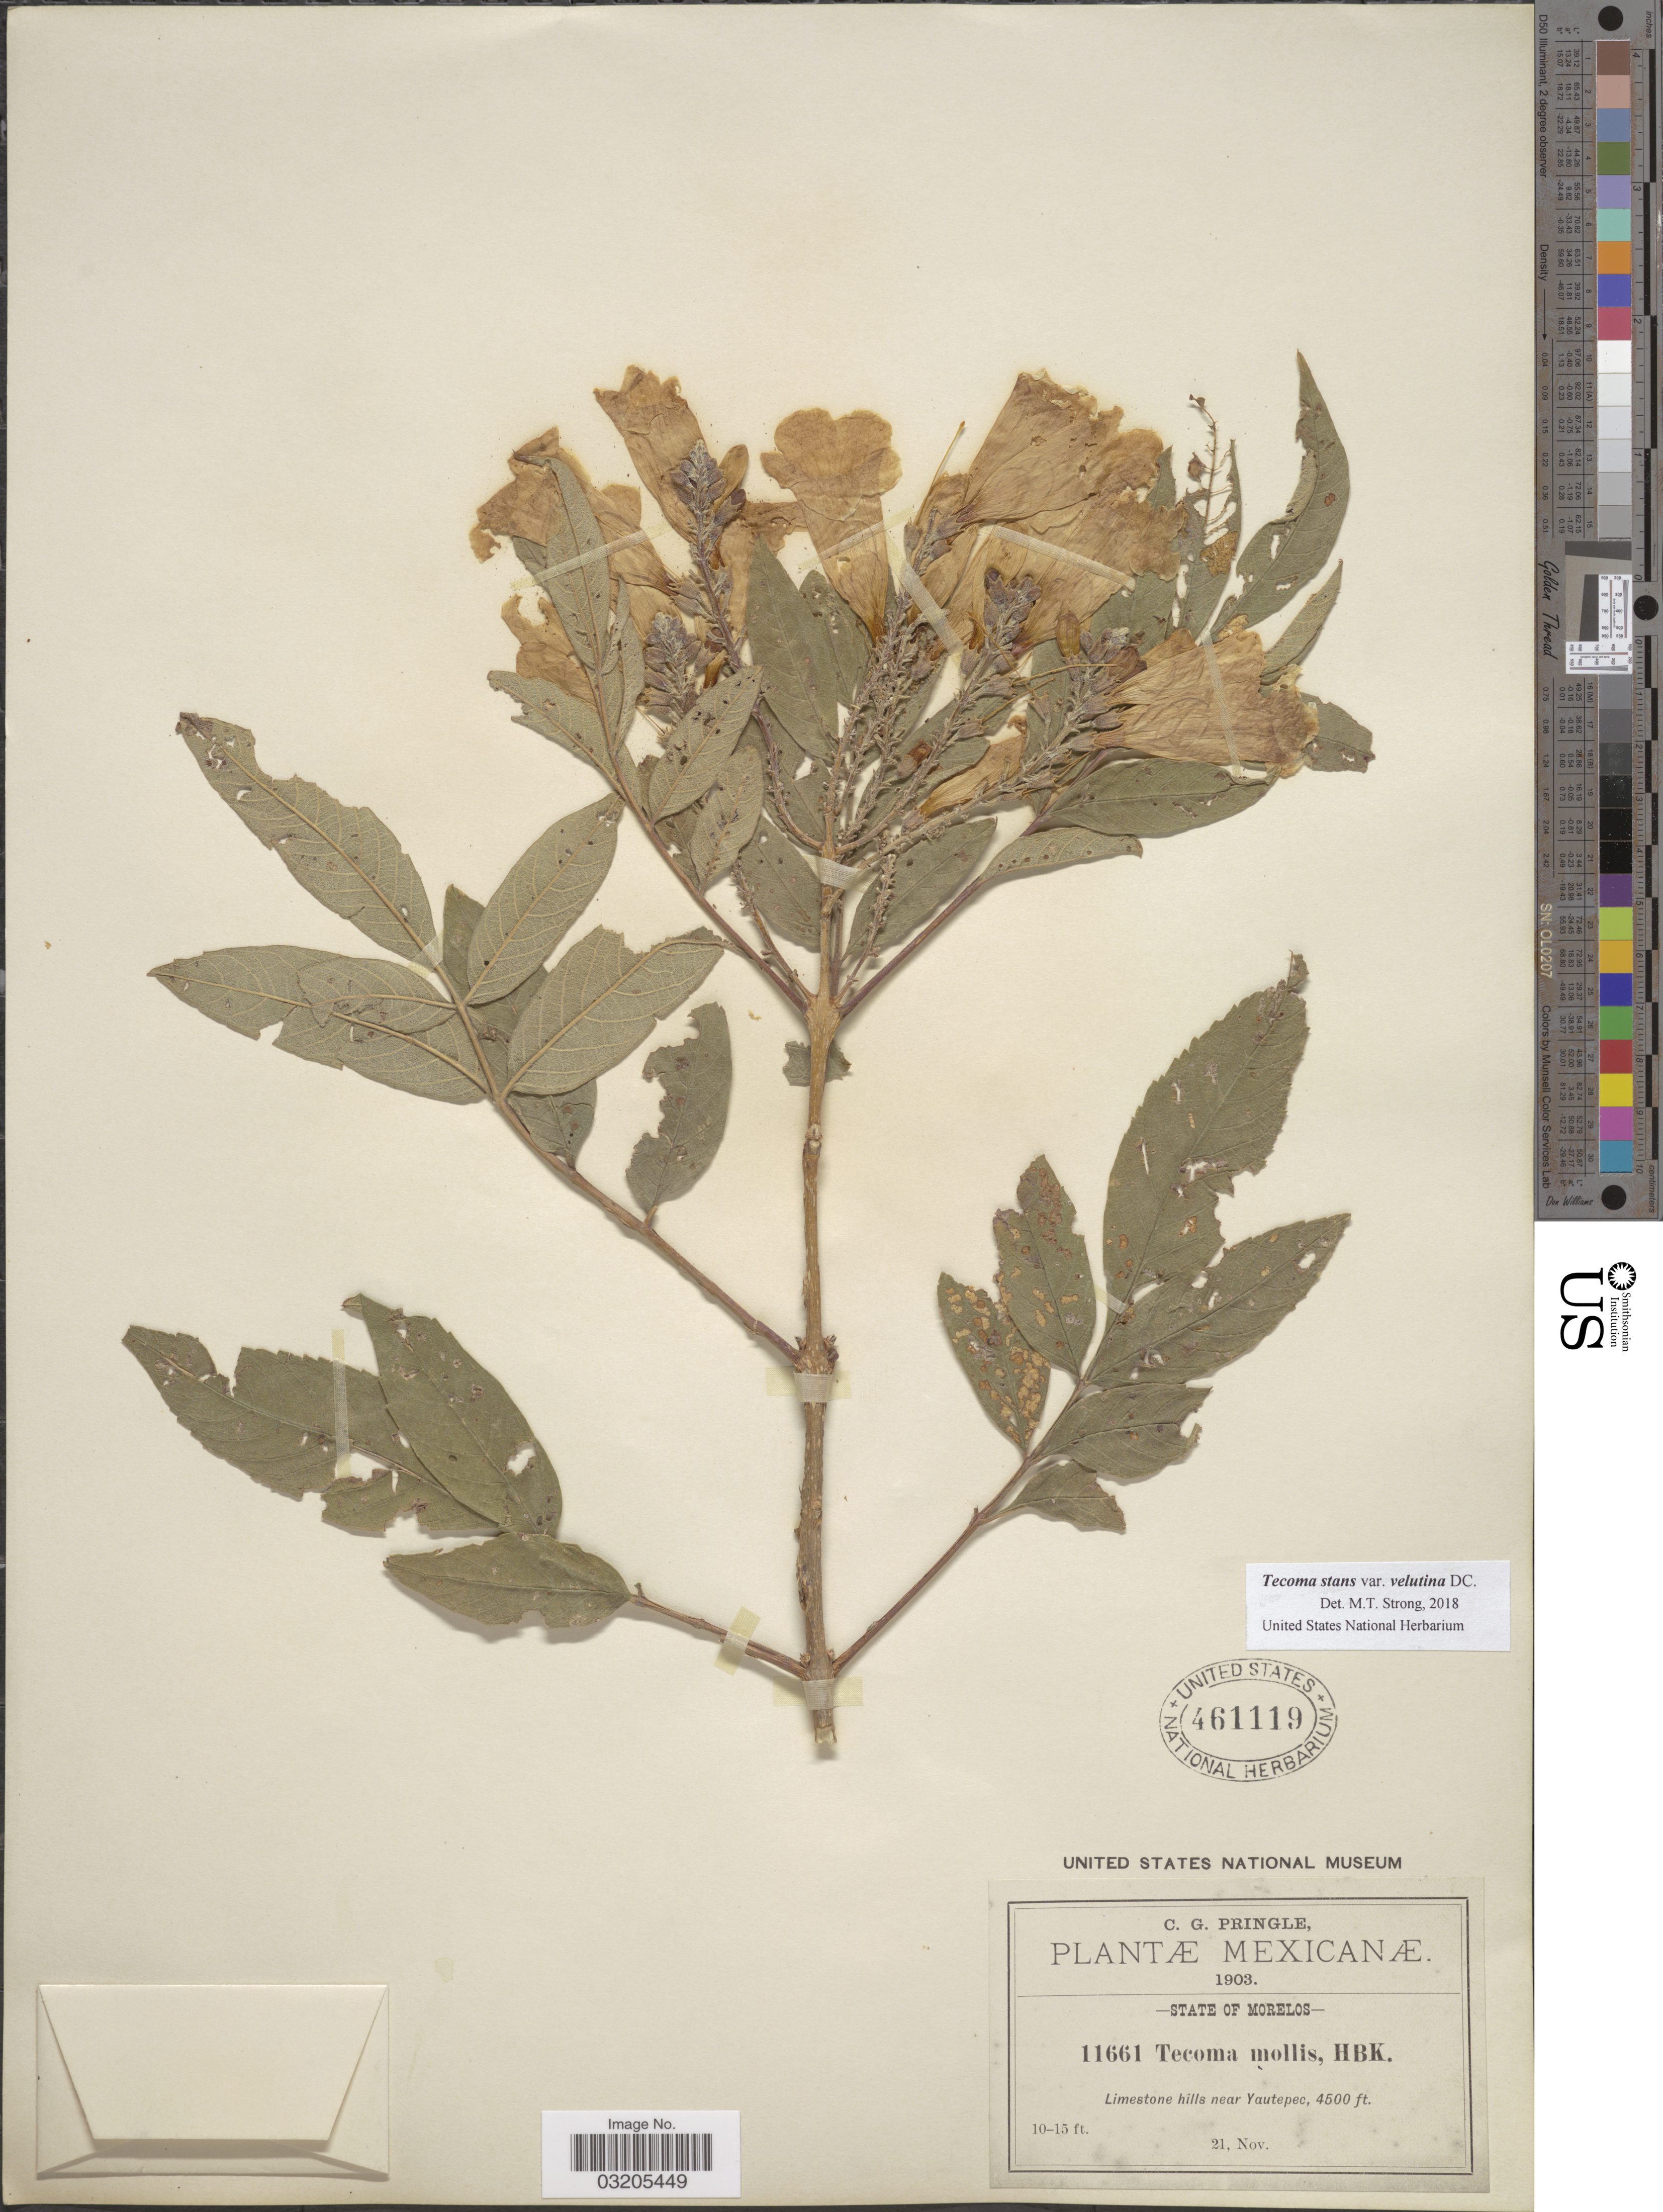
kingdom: Plantae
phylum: Tracheophyta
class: Magnoliopsida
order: Lamiales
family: Bignoniaceae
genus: Tecoma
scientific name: Tecoma stans var. velutina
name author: DC.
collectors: C. G. Pringle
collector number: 11661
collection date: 1903-11-21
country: Mexico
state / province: Morelos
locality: Limestone hills near Yautepec.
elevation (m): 1372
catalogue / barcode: US 461119